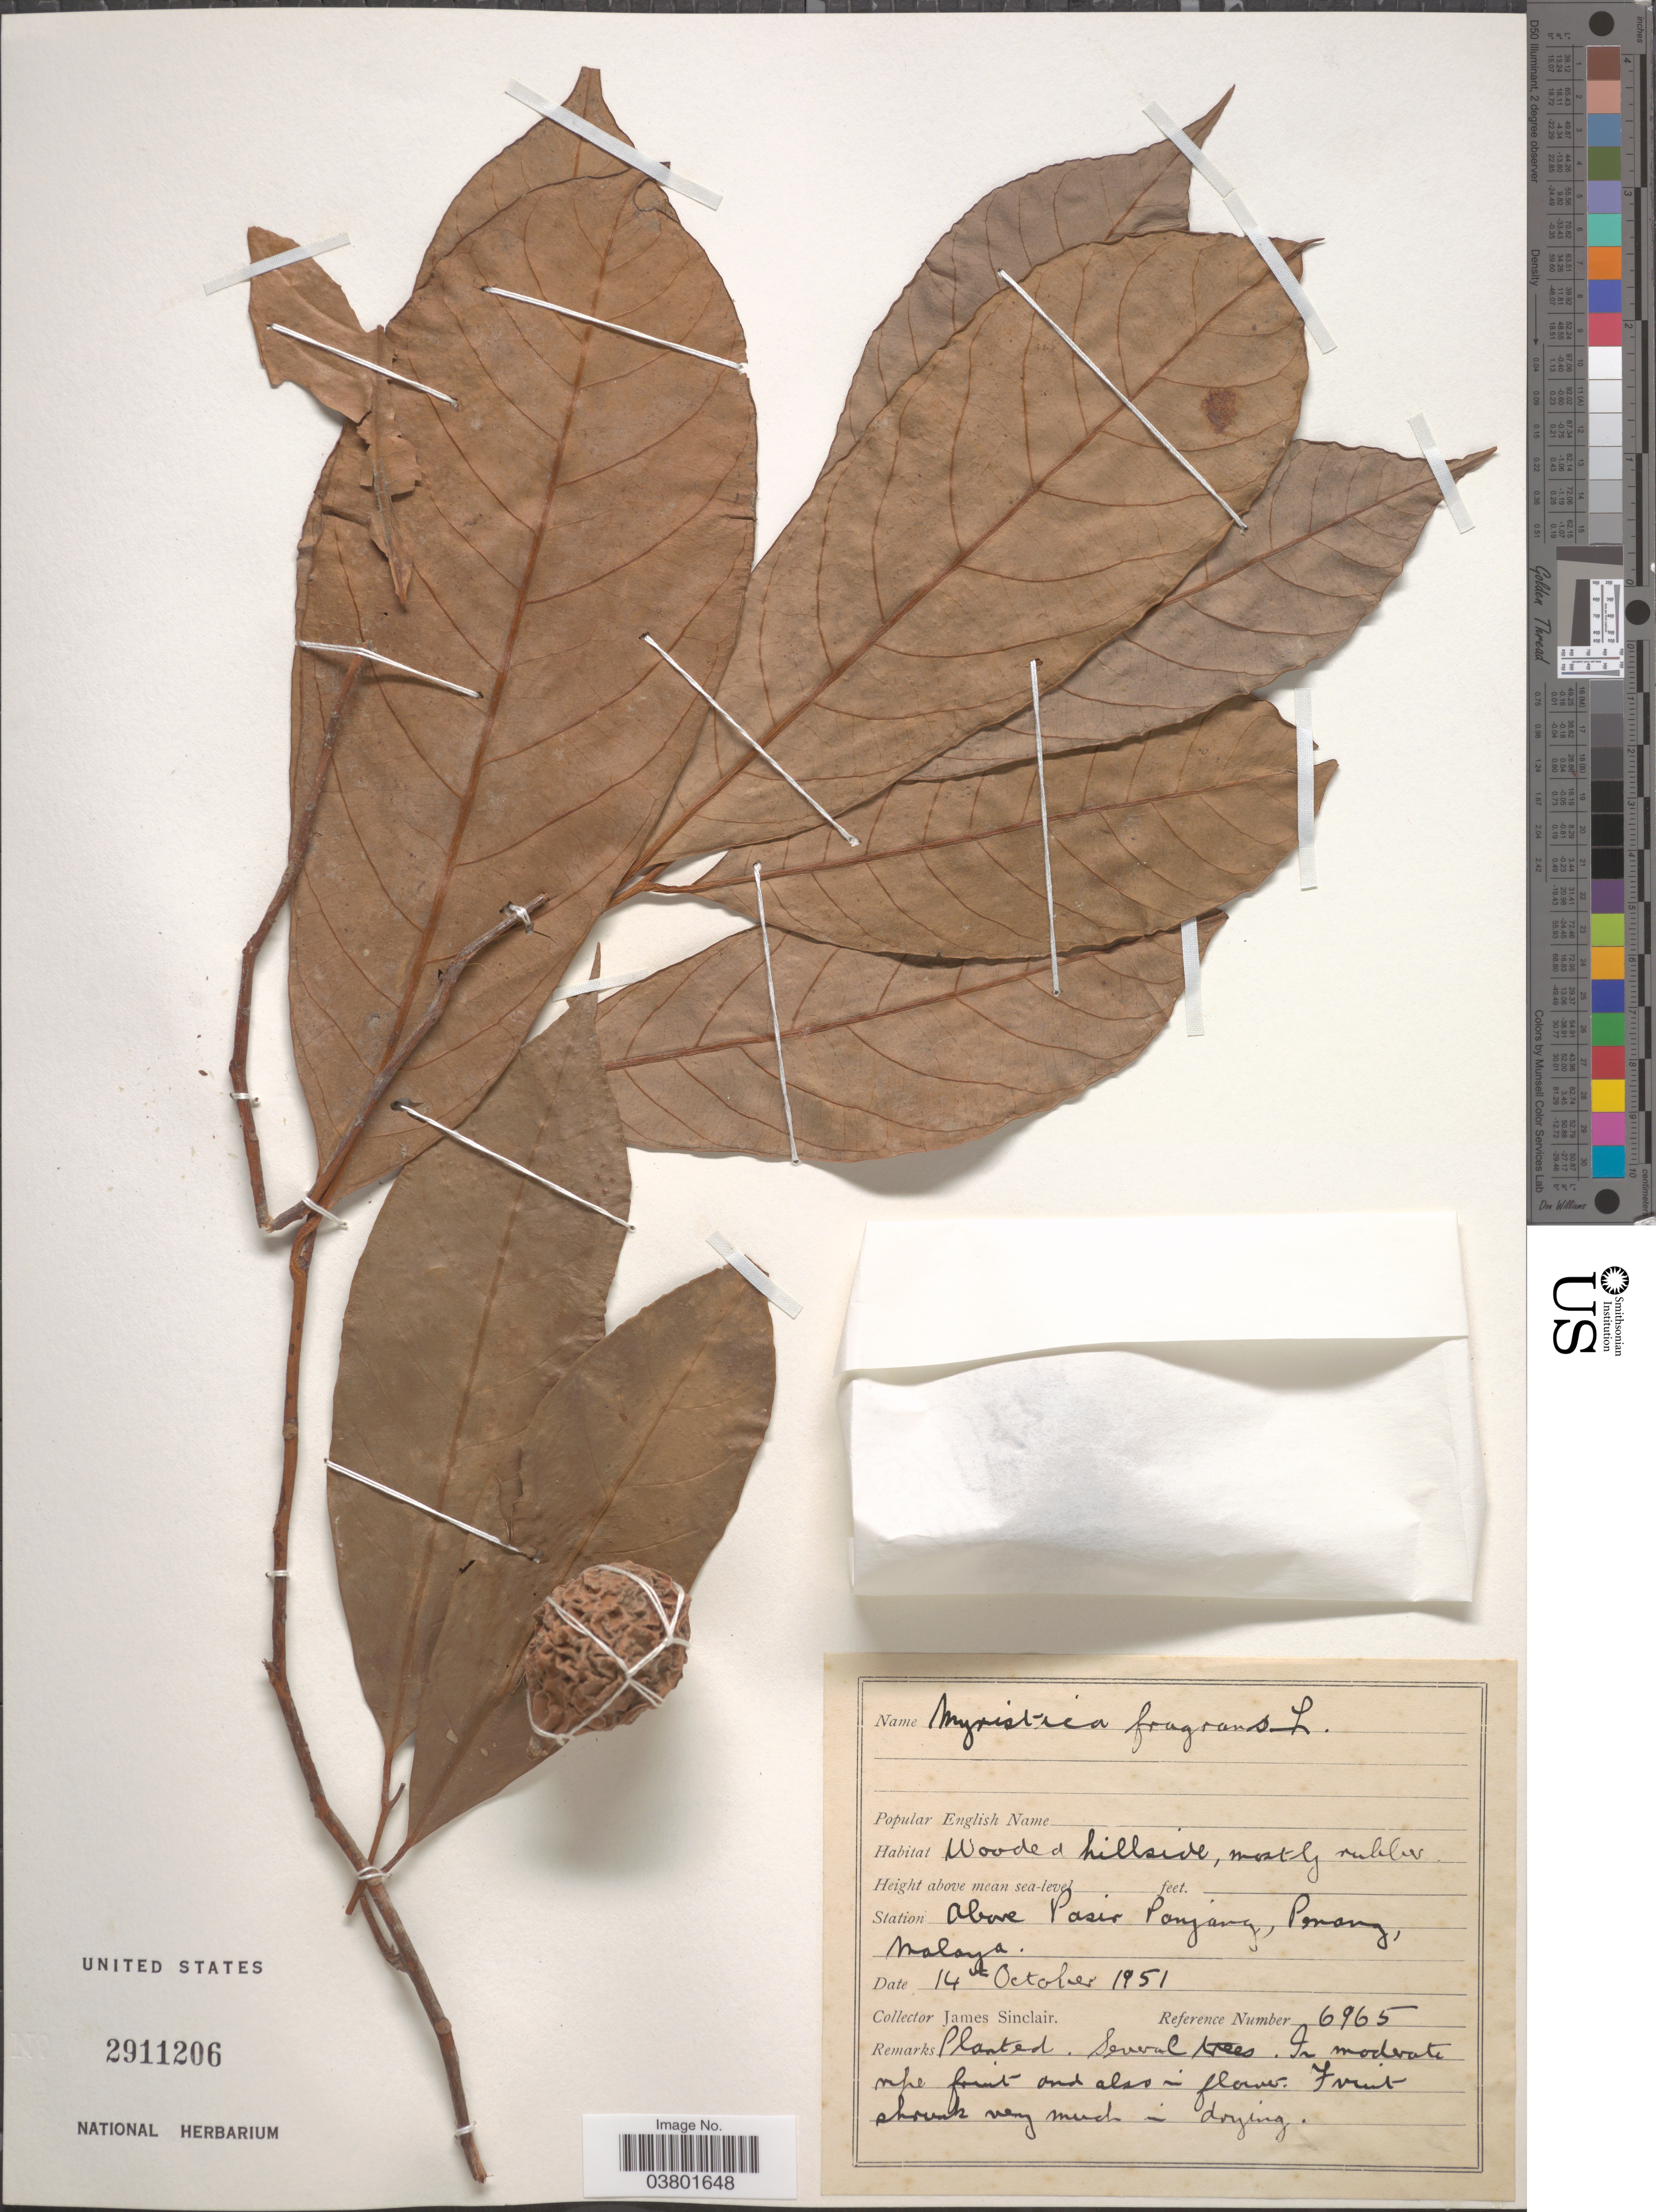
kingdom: Plantae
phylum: Tracheophyta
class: Magnoliopsida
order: Magnoliales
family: Myristicaceae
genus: Myristica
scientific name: Myristica fragrans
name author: Houtt.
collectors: J. Sinclair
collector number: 6965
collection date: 1951-10-14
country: Malaysia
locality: Station Above Pasir Panjang, Penang, Malaya.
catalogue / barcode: US 2911206